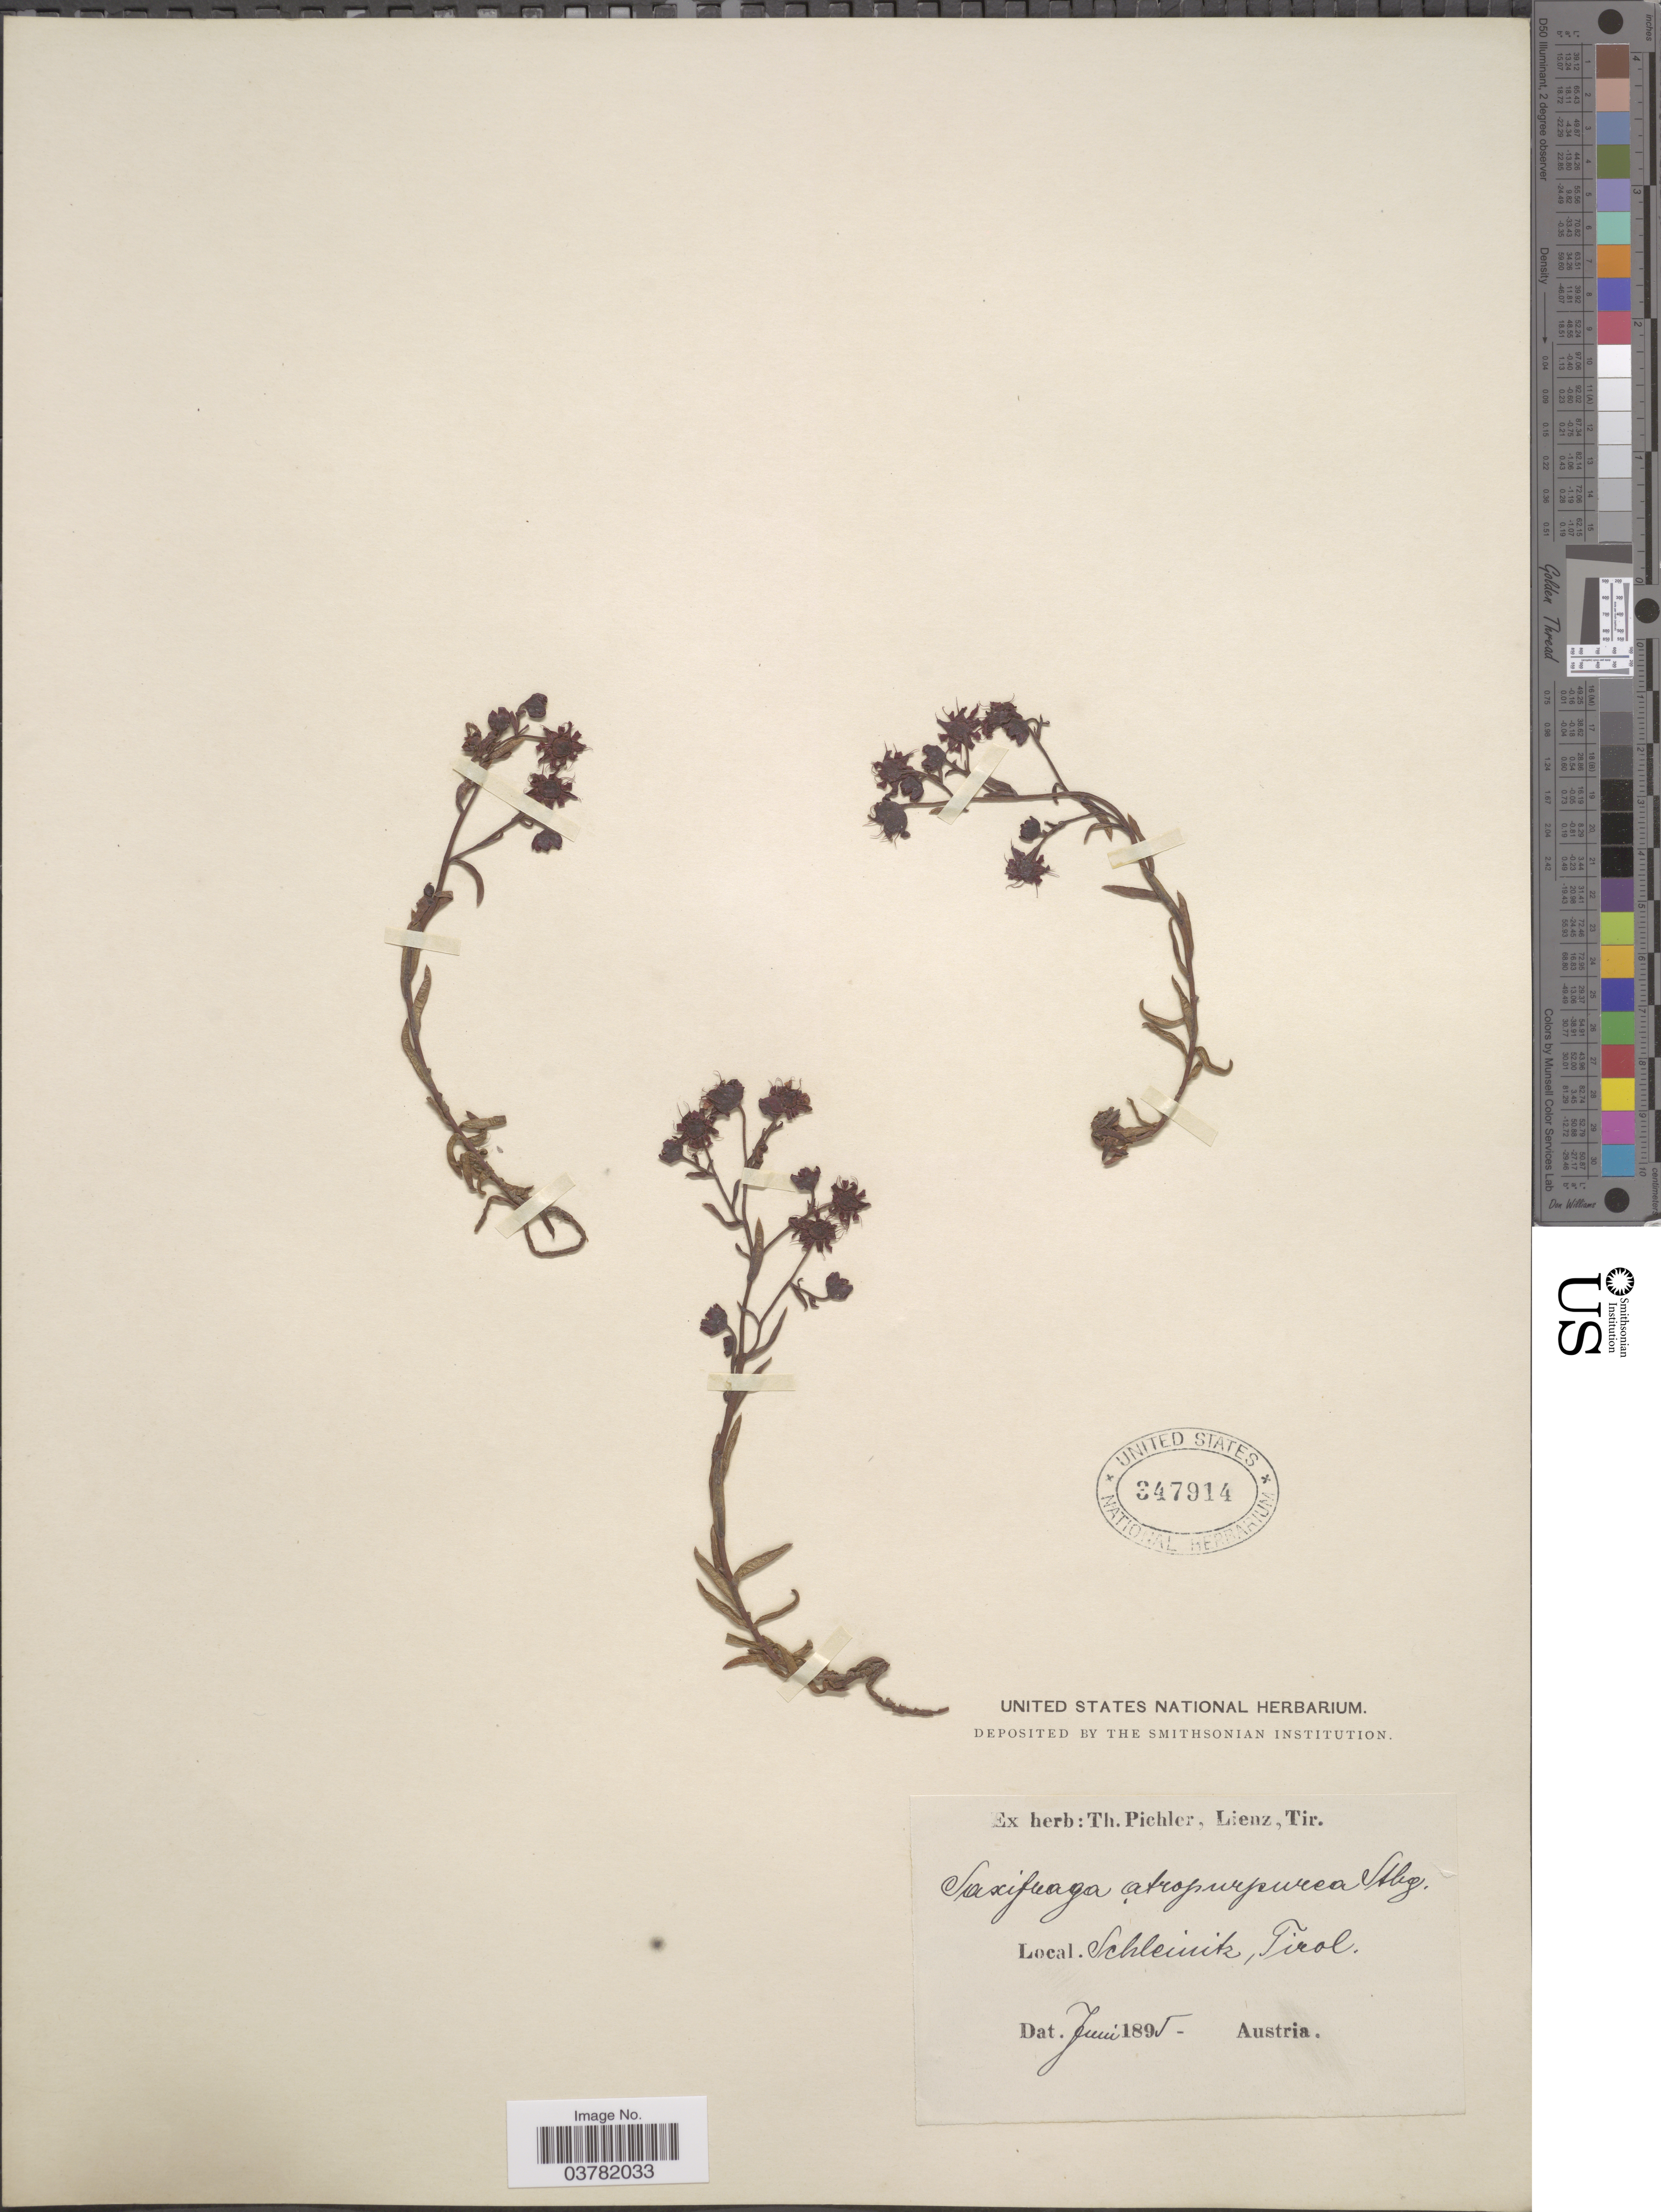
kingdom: Plantae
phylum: Tracheophyta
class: Magnoliopsida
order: Saxifragales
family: Saxifragaceae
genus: Saxifraga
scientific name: Saxifraga atropurpurea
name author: Wulfen ex Sternb.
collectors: ex herb. T. Pichler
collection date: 1895-06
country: Austria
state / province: Tirol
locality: Schleinitz, Tirol.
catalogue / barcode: US 347914